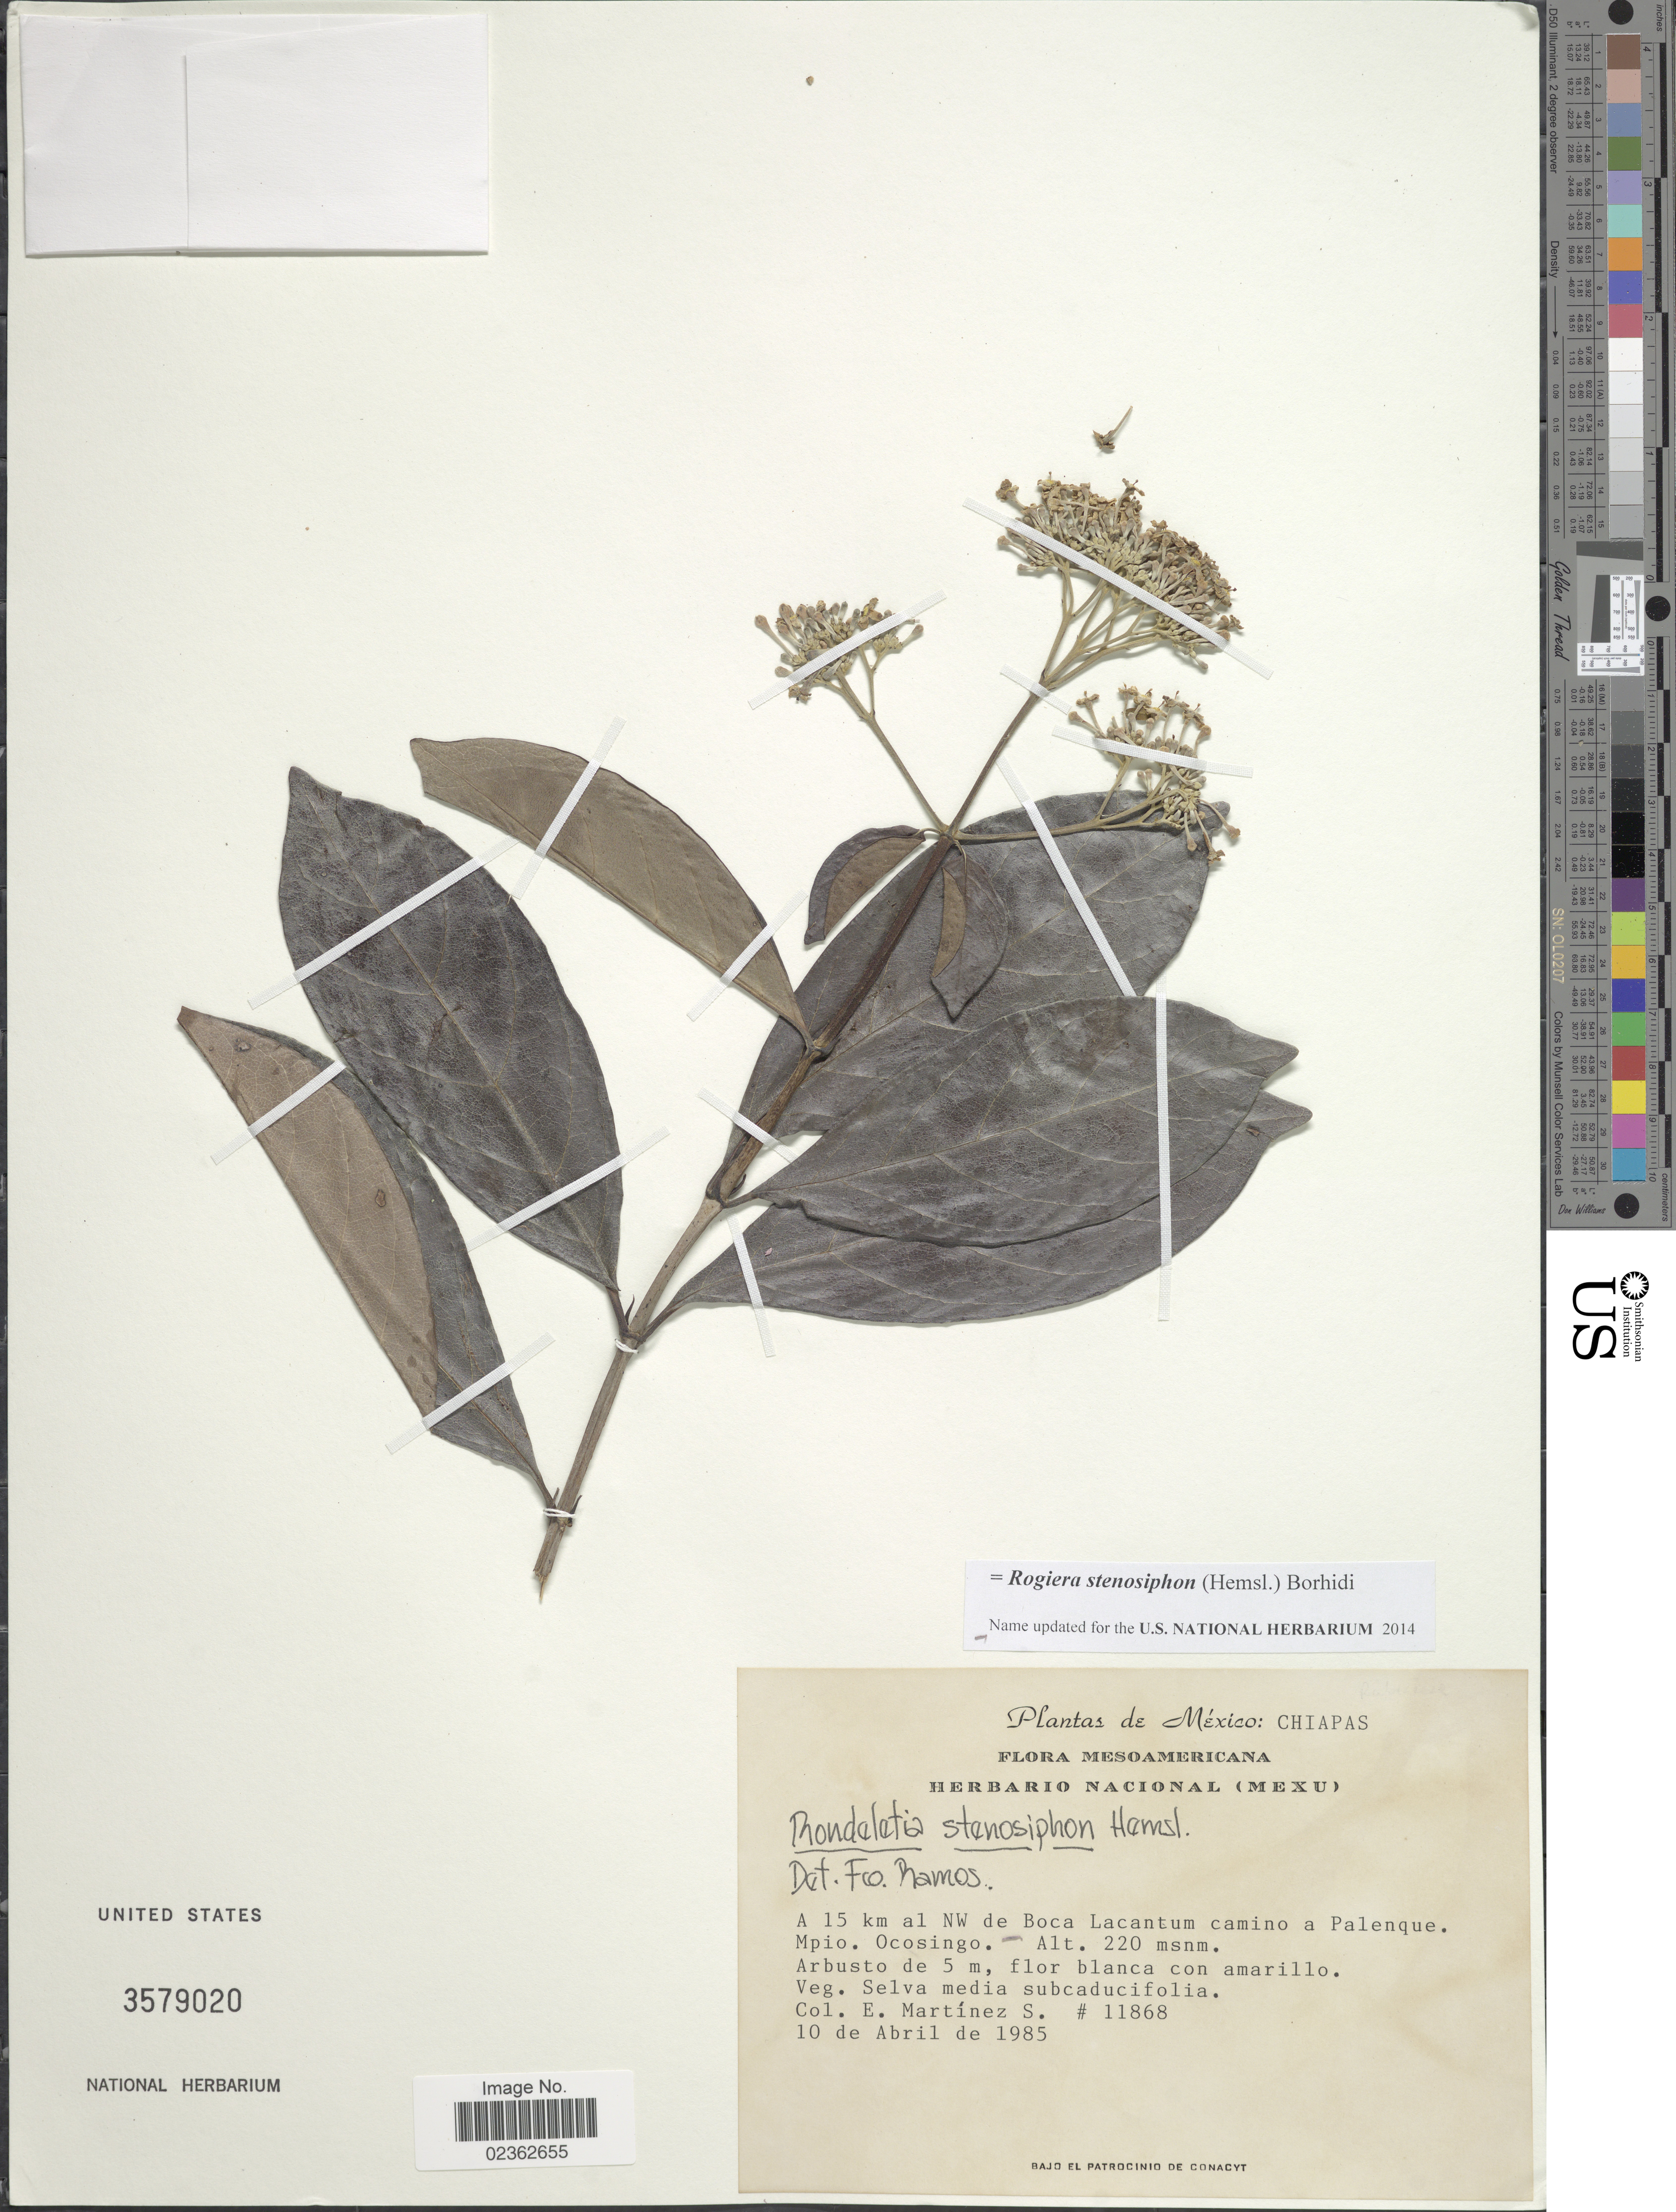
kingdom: Plantae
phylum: Tracheophyta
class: Magnoliopsida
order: Gentianales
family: Rubiaceae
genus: Rogiera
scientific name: Rogiera stenosiphon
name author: (Hemsl.) Borhidi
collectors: E. M. Martínez S.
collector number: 11868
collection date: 1985-04-10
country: Mexico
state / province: Chiapas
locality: A 15 km al NW de Boca Lacantum camino a Palenque, Mpio. Ocosingo.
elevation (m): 220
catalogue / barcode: US 3579020